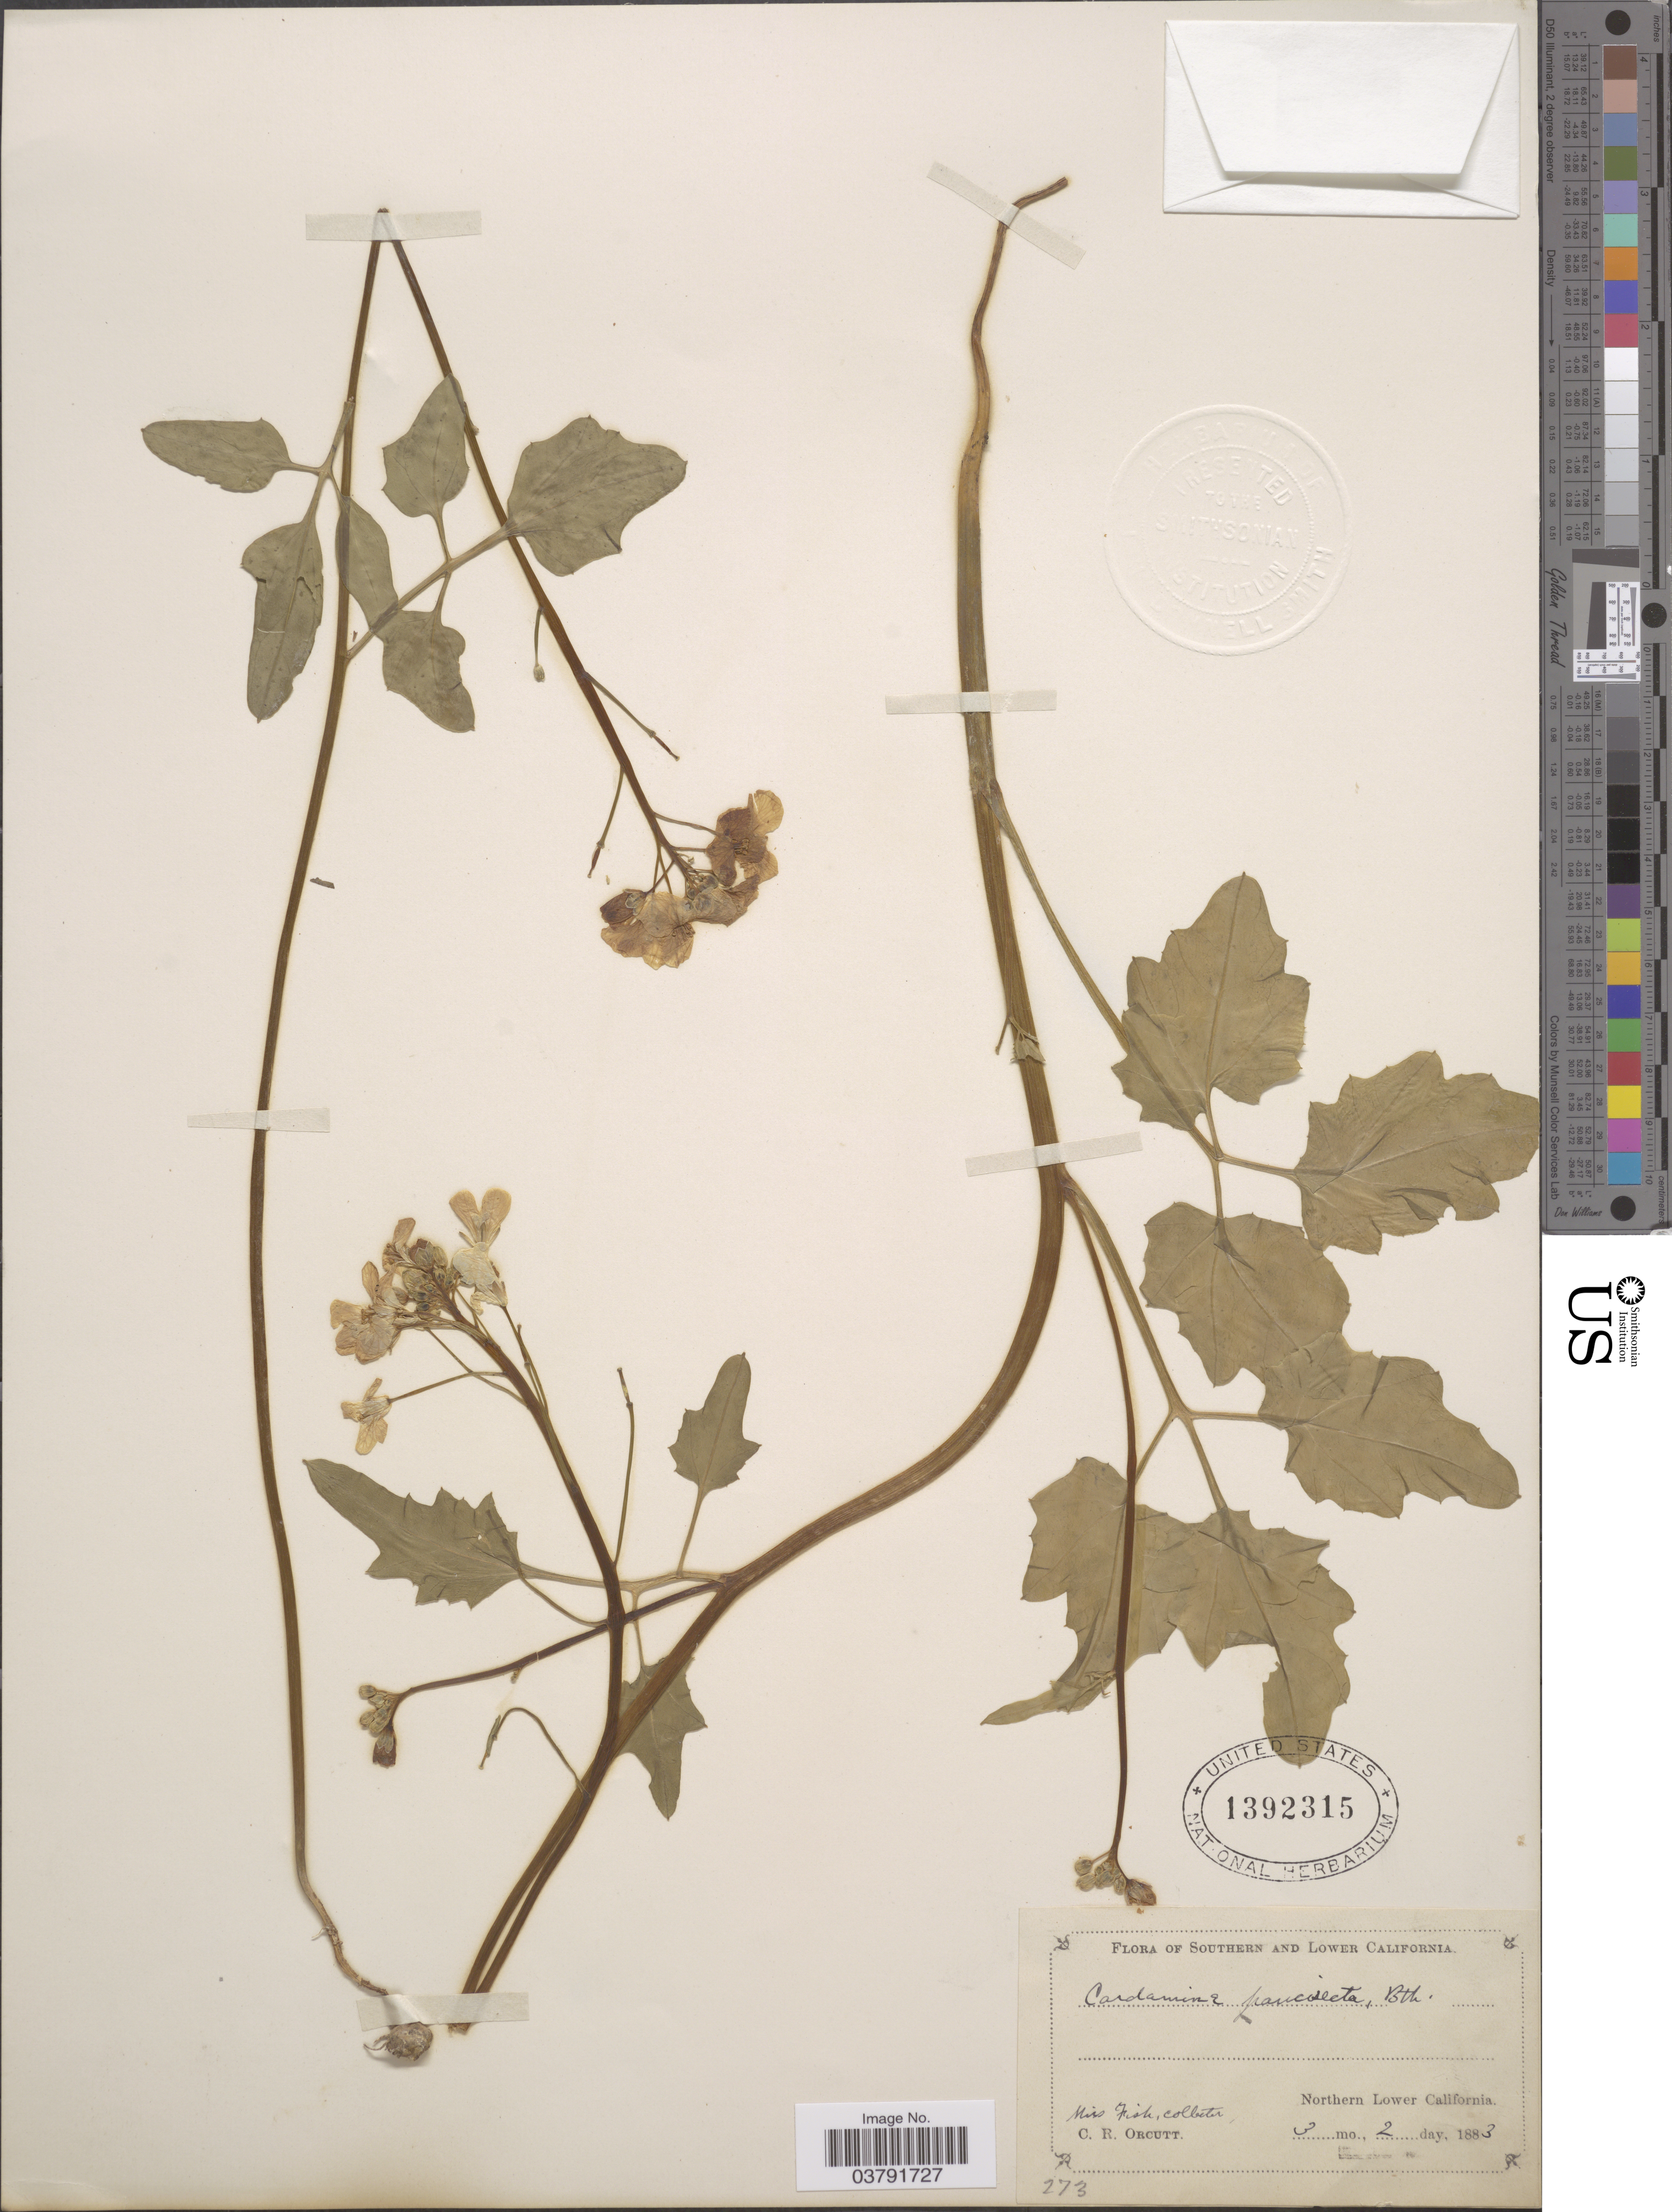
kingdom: Plantae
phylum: Tracheophyta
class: Magnoliopsida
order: Brassicales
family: Brassicaceae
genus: Cardamine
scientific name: Cardamine paucisecta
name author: Benth.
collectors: Fish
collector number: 273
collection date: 1883-03-02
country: Mexico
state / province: Baja California Norte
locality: Northern Lower California.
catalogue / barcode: US 1392315